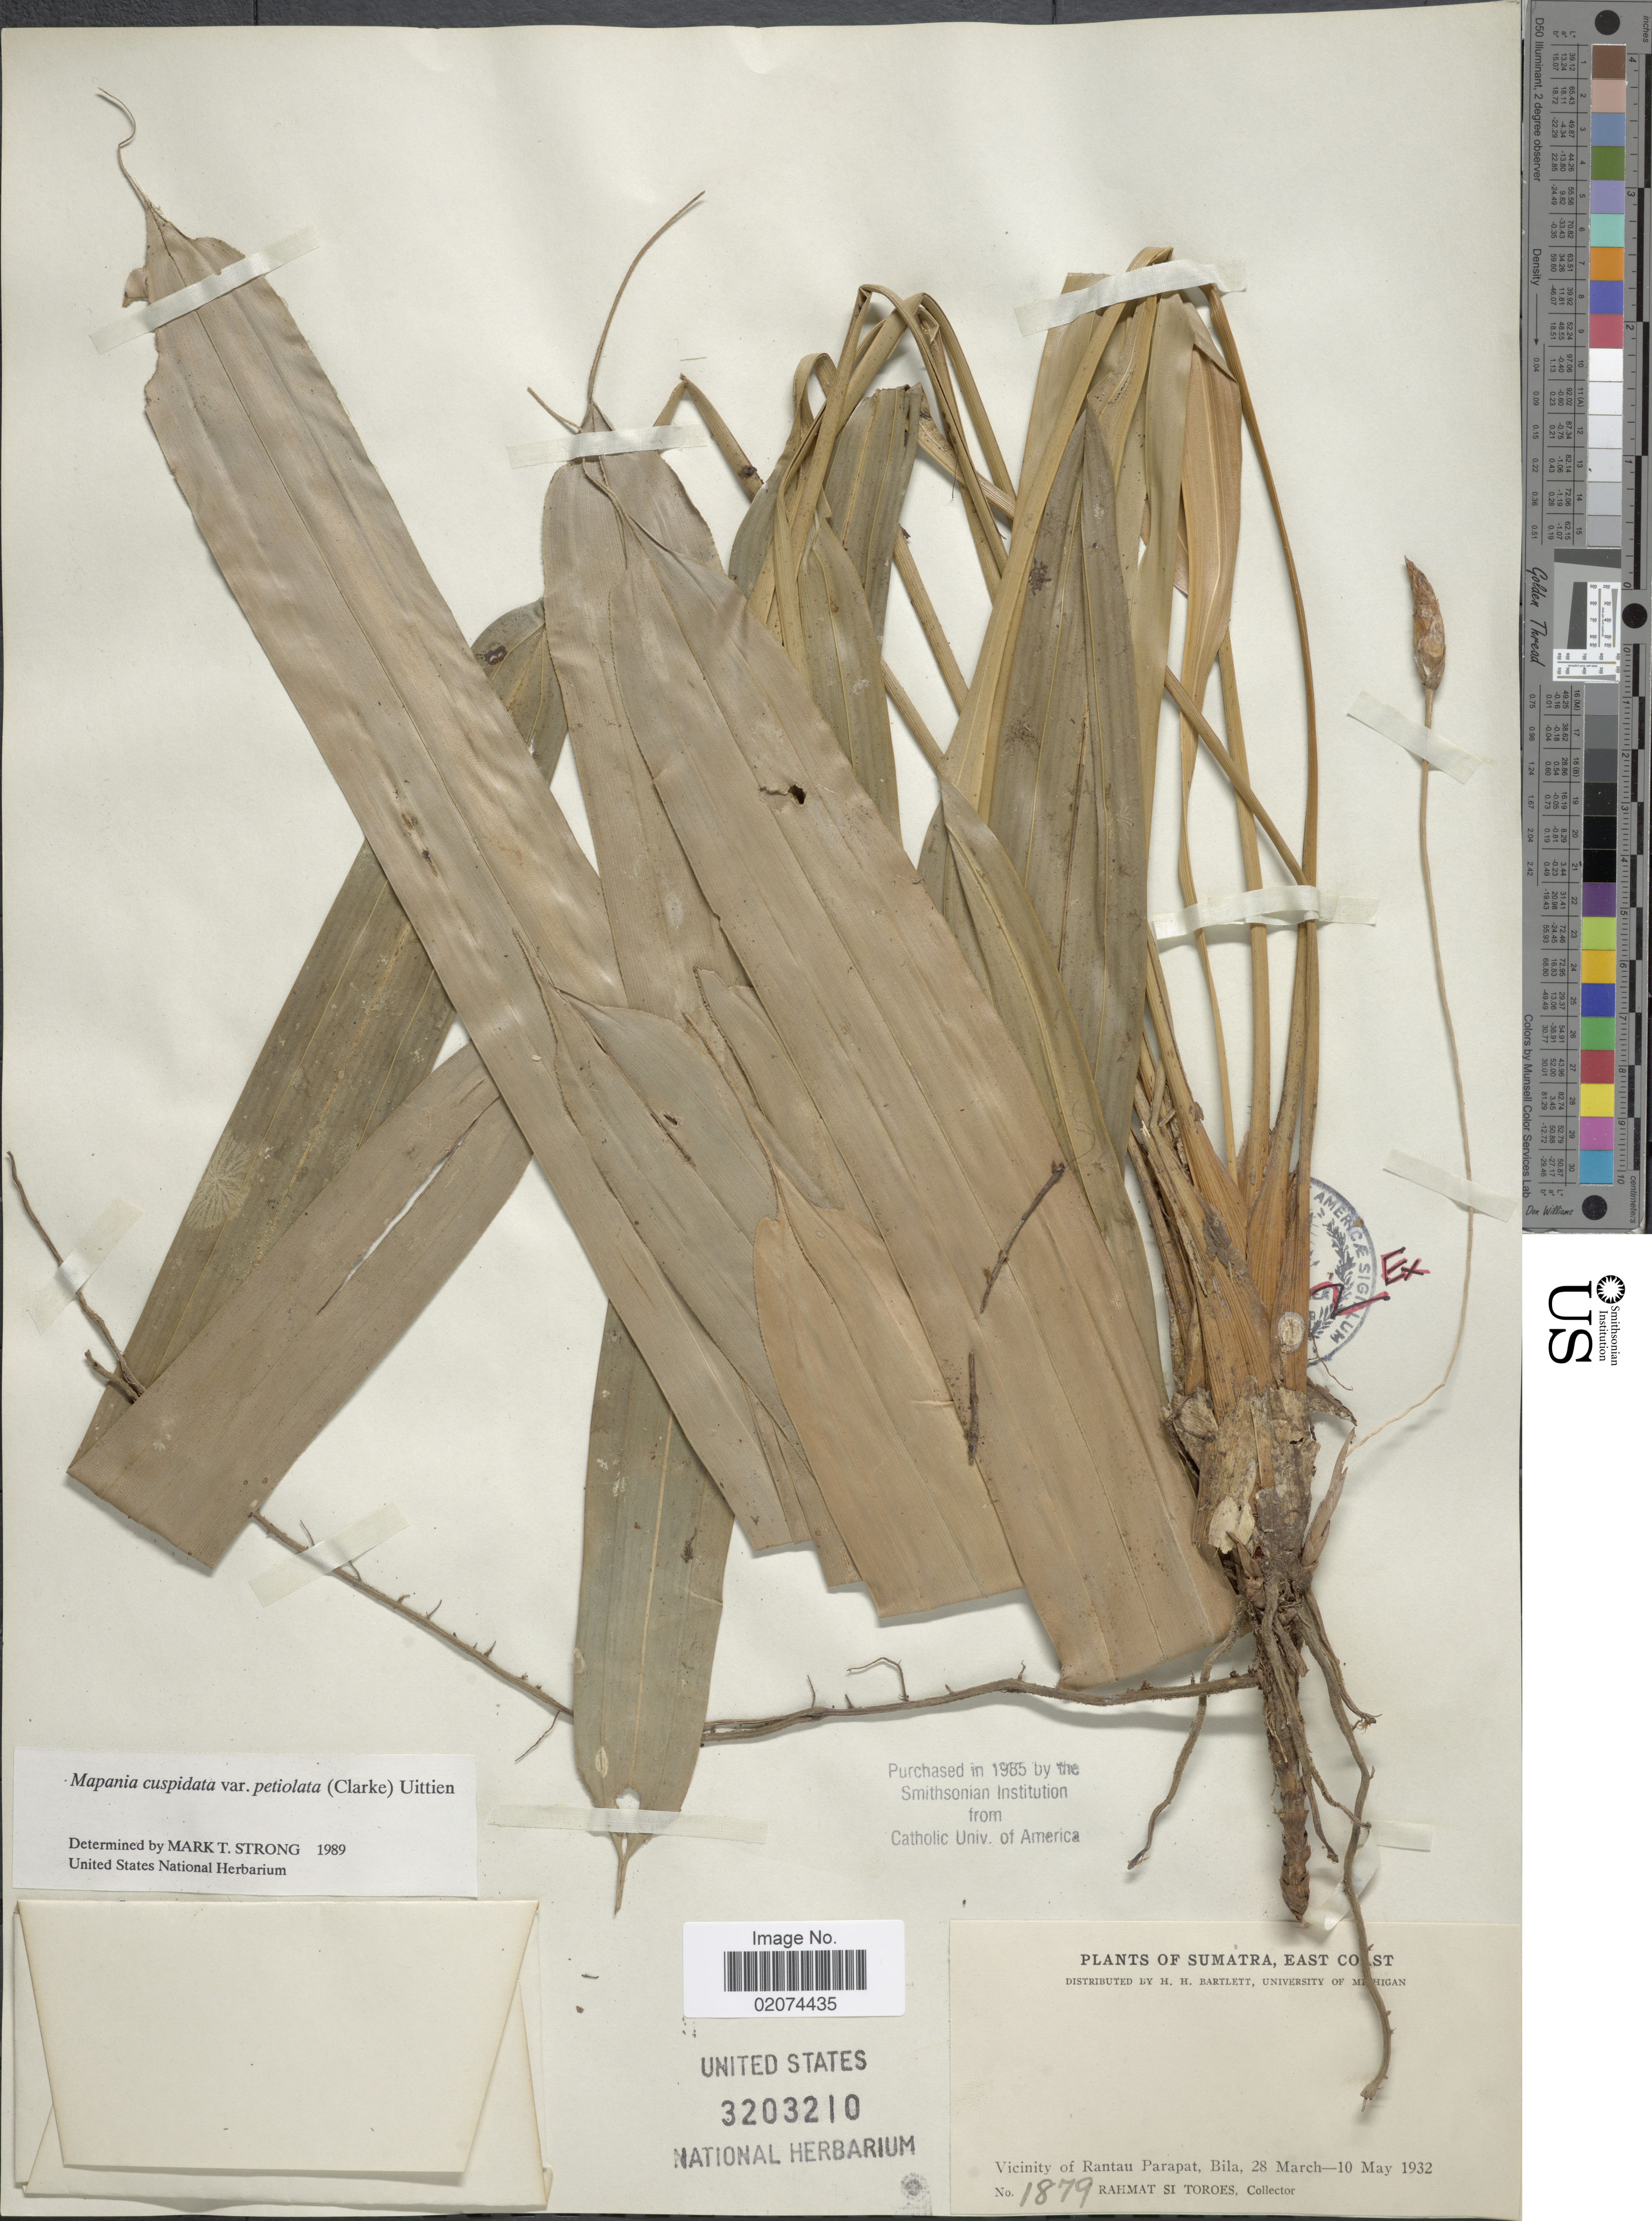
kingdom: Plantae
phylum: Tracheophyta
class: Liliopsida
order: Poales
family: Cyperaceae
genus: Mapania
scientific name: Mapania cuspidata var. petiolata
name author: (C.B. Clarke) Uittien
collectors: Rahmat Si Boeea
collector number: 1879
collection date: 1932-03-28/1932-05-10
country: Indonesia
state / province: Sumatra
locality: East Coast. Vicinity of Rantau Parapat, Bila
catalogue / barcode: US 3203210